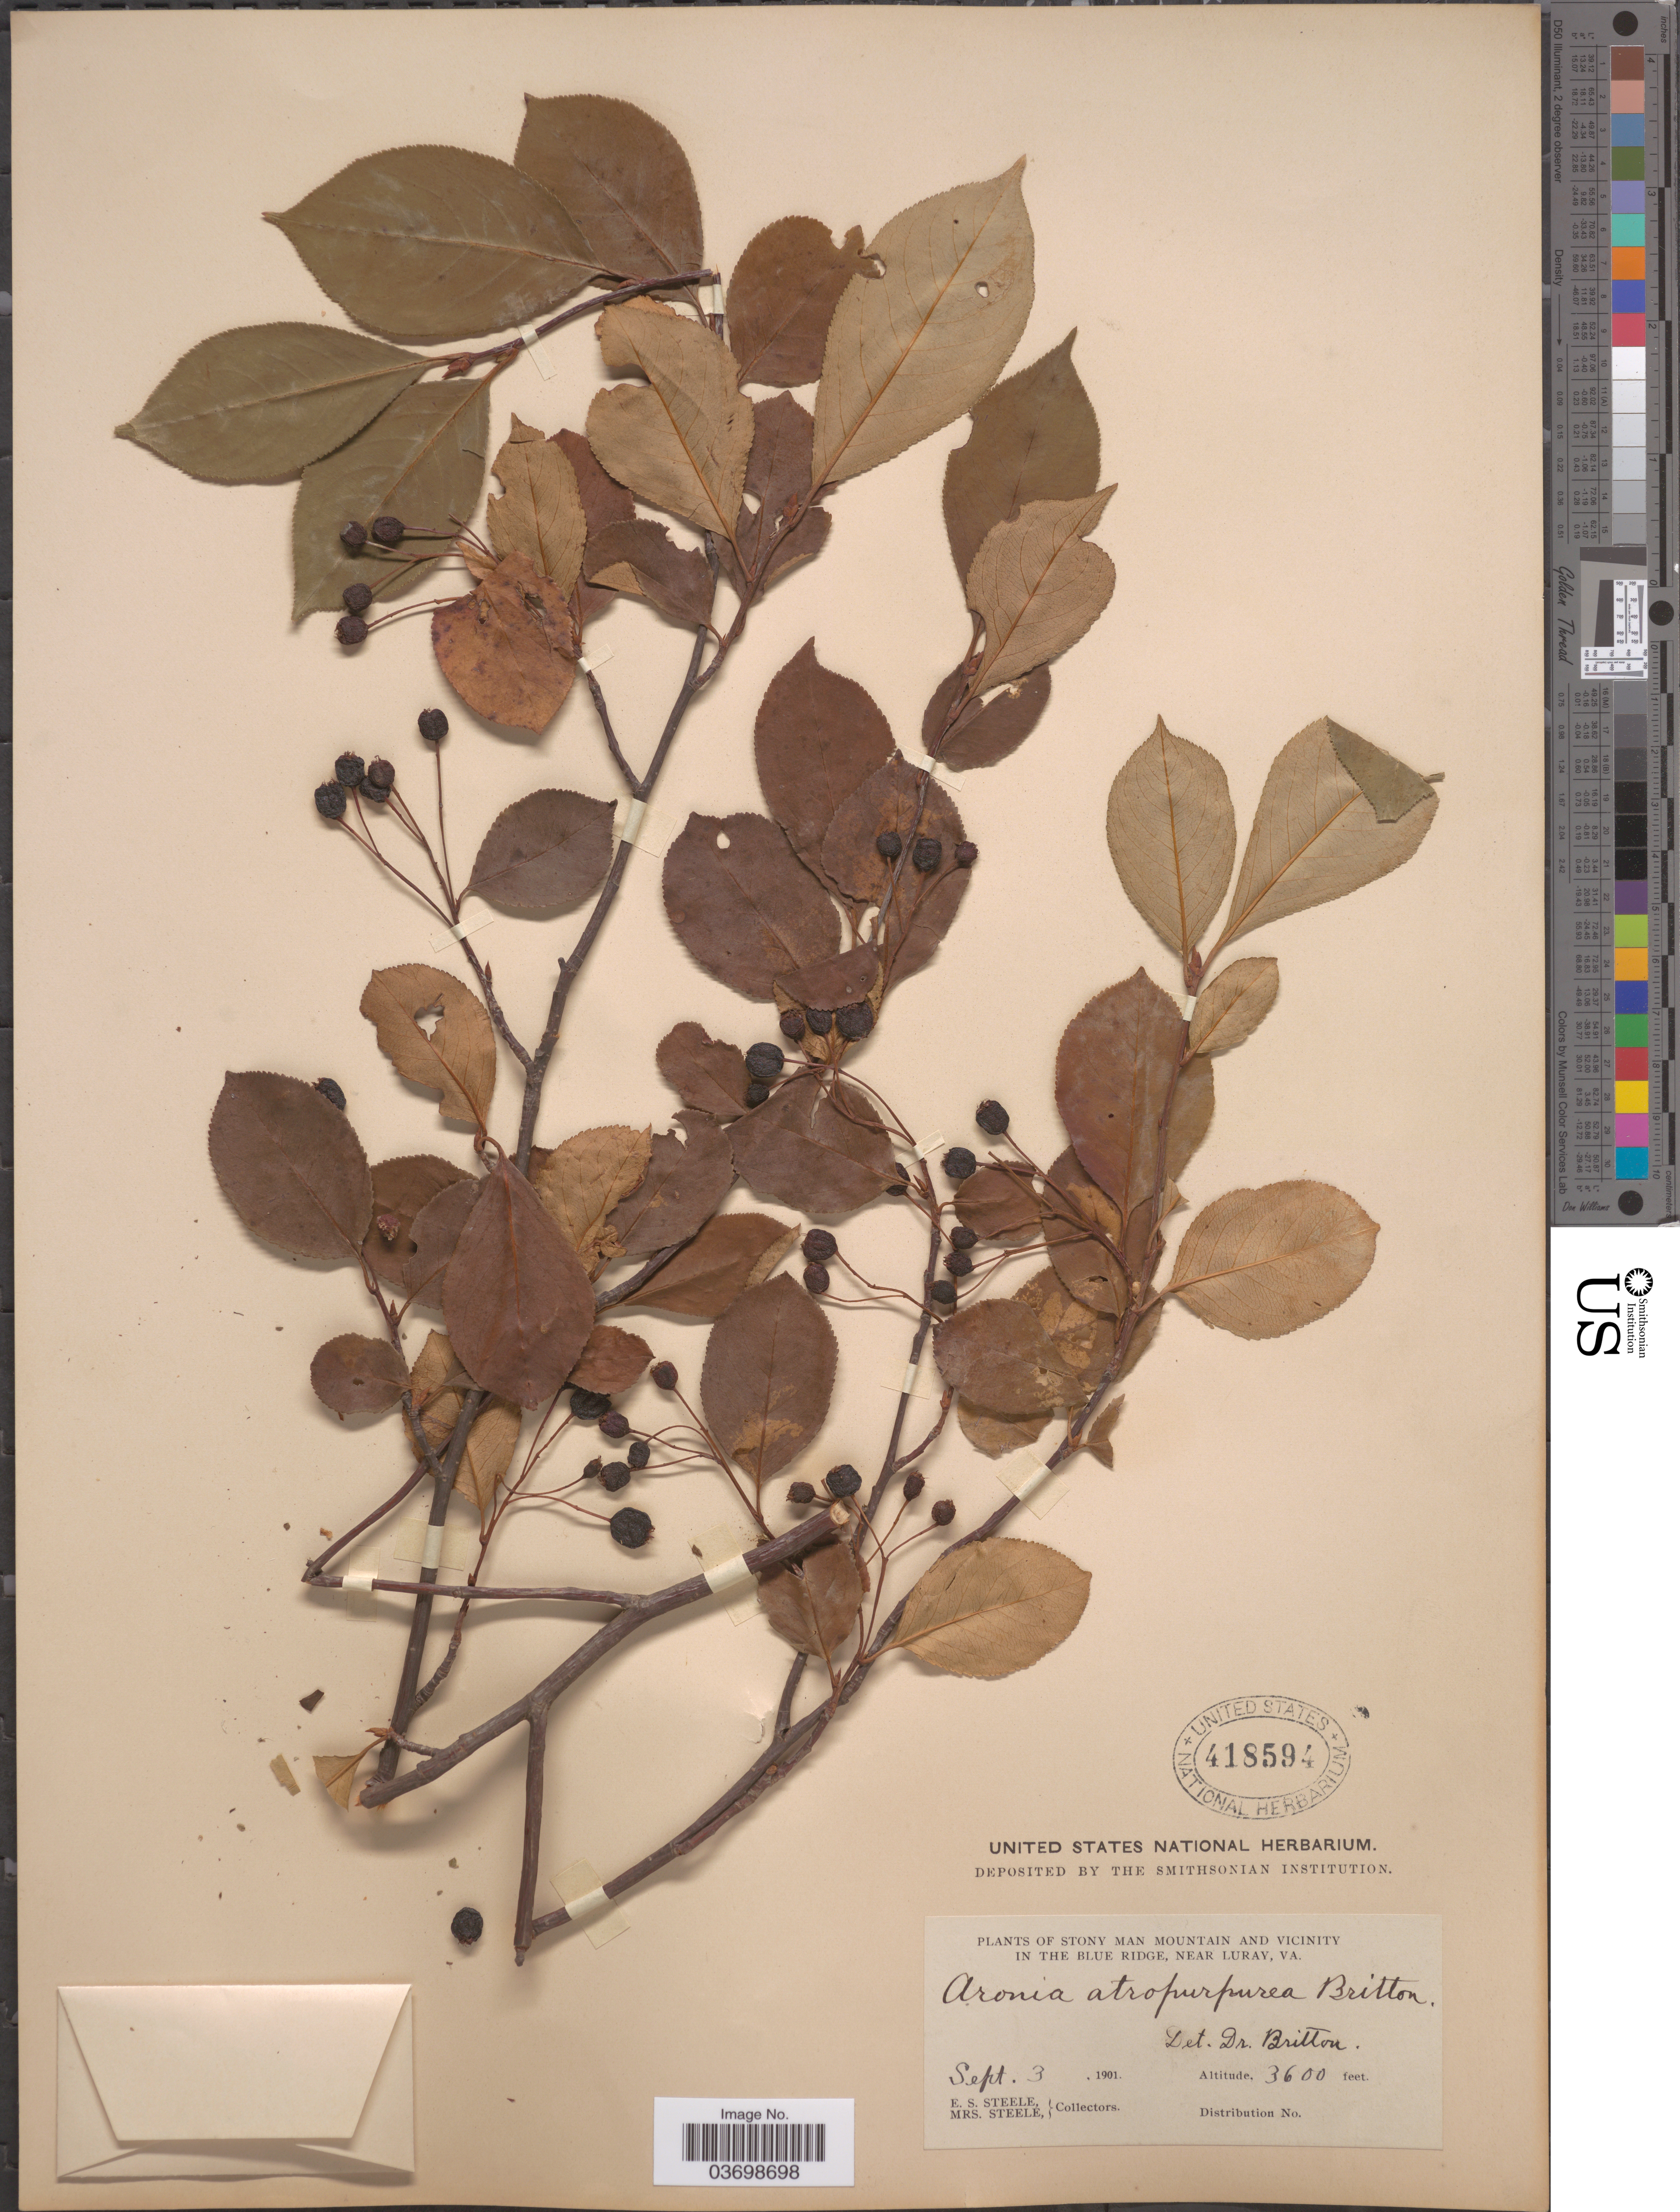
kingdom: Plantae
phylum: Tracheophyta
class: Magnoliopsida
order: Rosales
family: Rosaceae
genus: Aronia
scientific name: Aronia x prunifolia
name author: (Marshall) Rehder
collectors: E. Steele & Mrs. E. S. Steele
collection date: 1901-09-03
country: United States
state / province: Virginia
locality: Stony Man Mountain and Vicinity. In the Blue Ridge, near Luray.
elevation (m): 1097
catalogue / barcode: US 418594